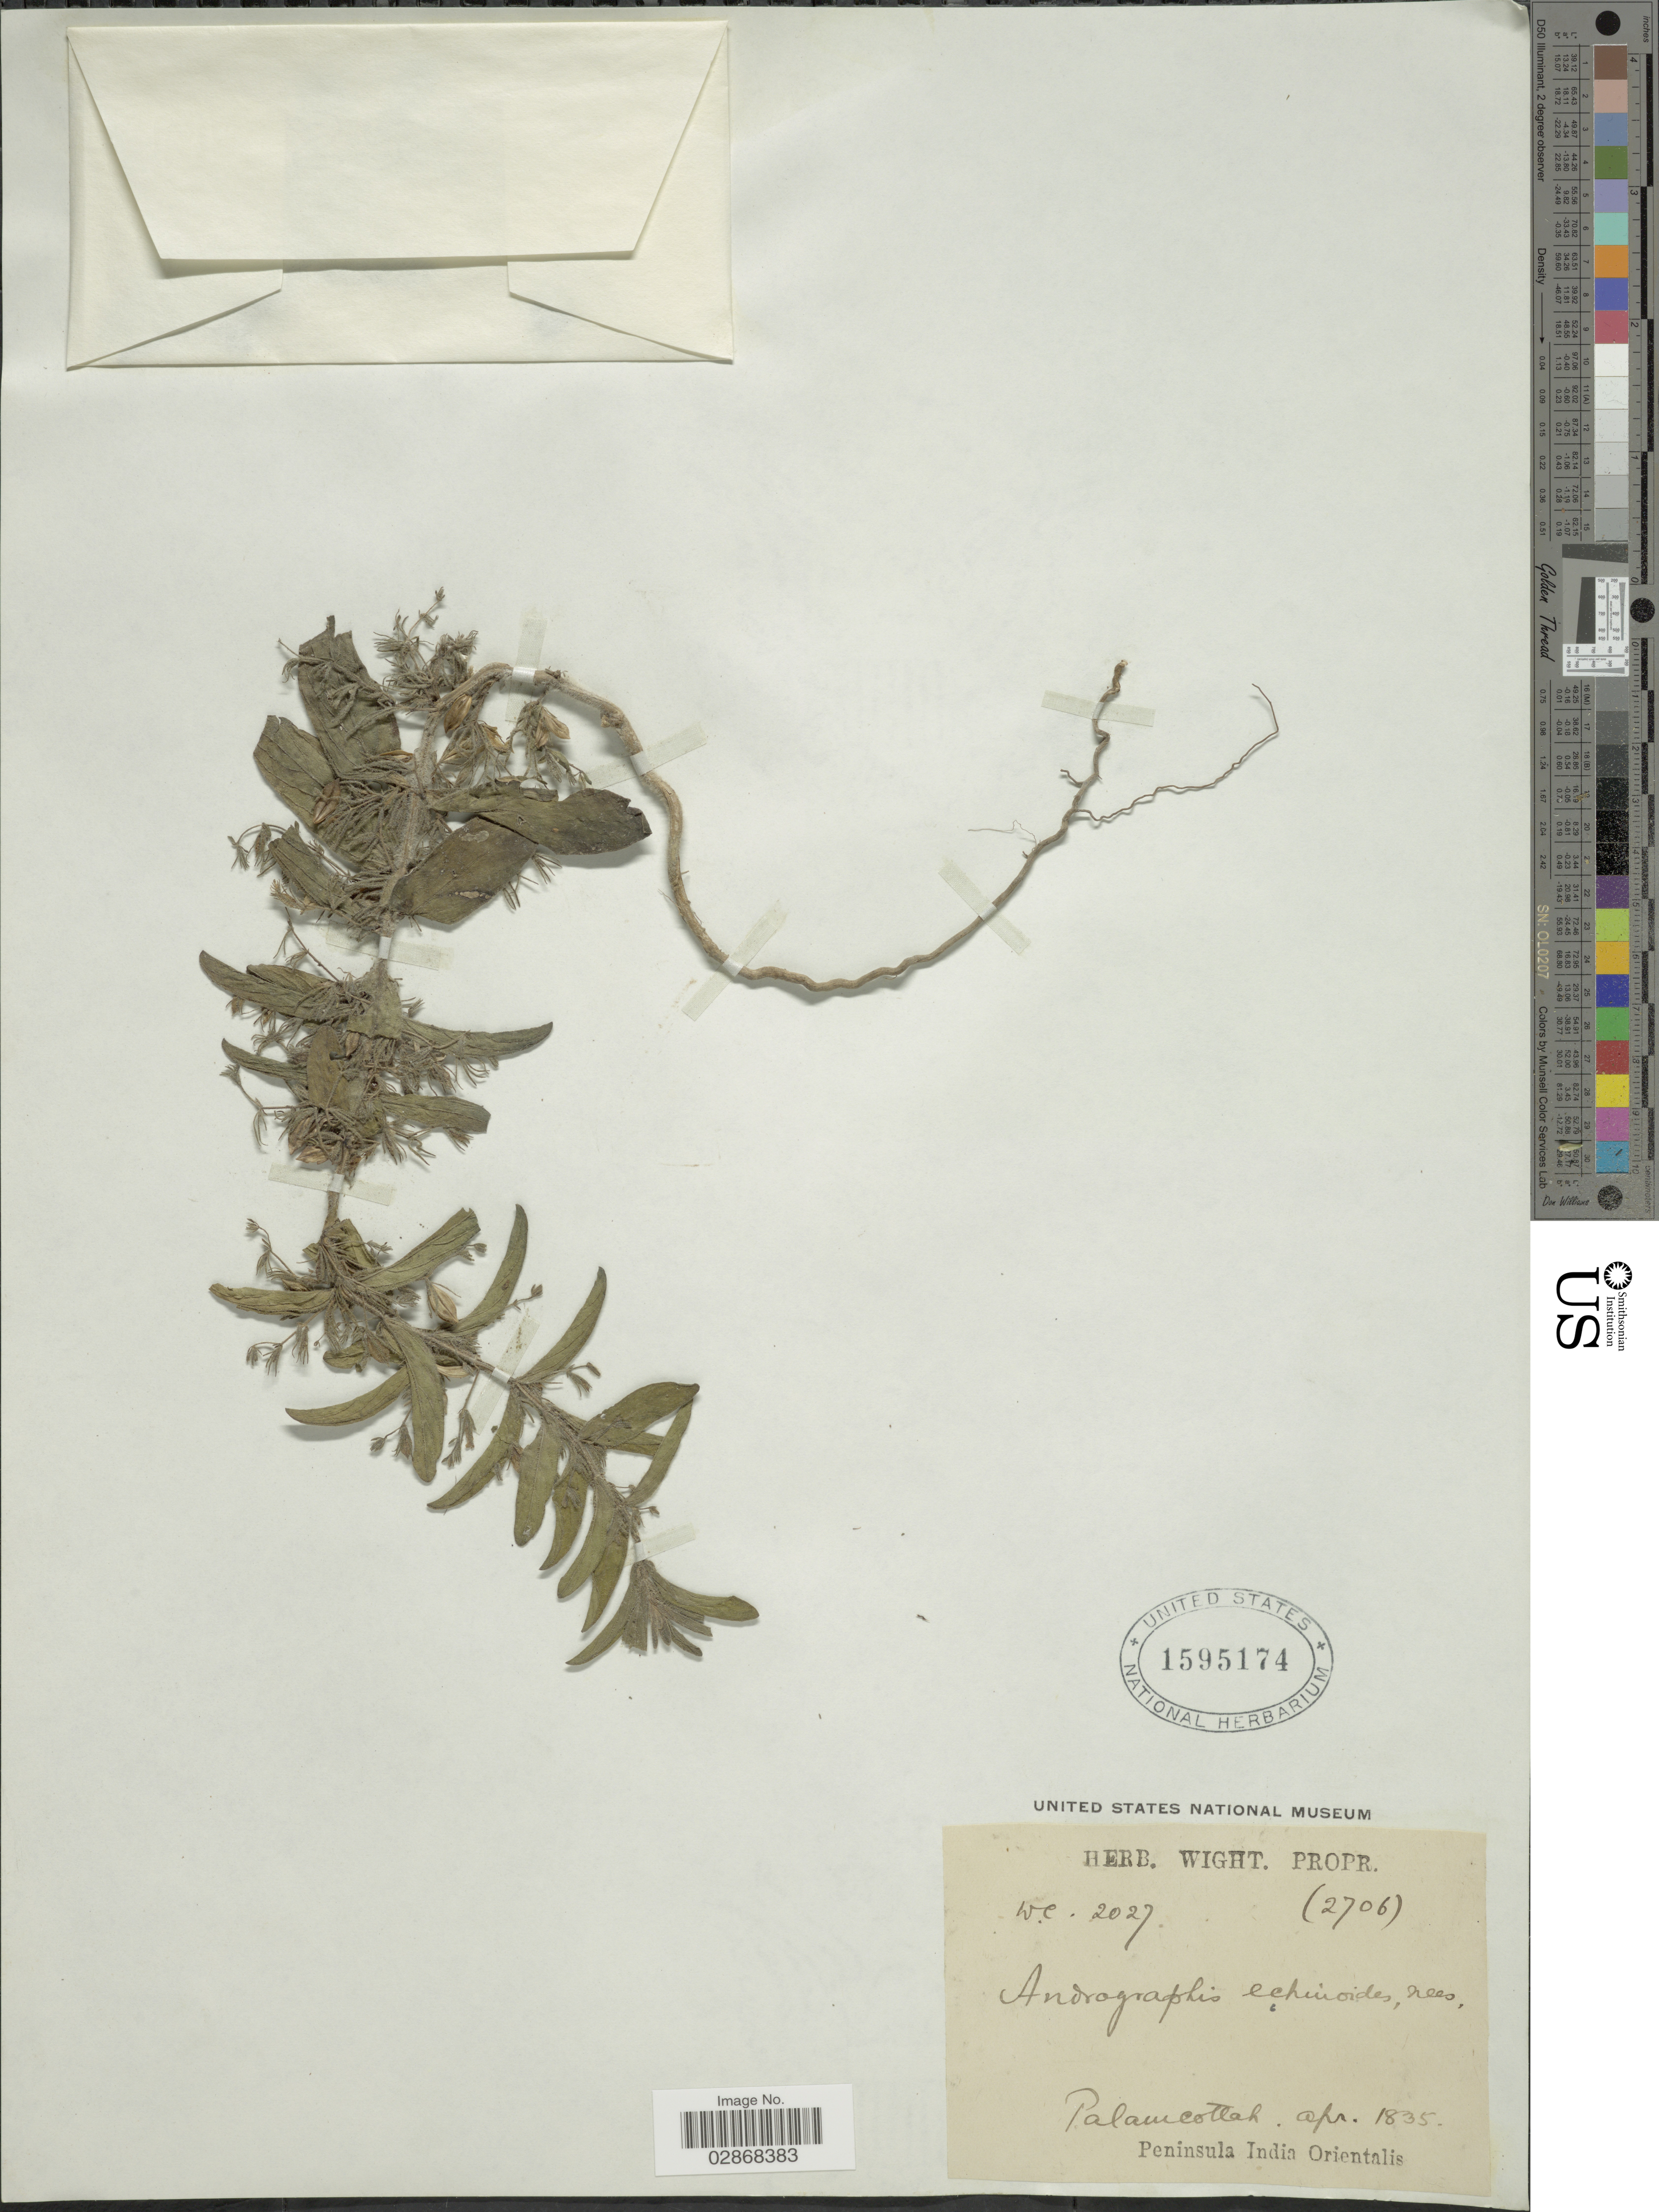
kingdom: Plantae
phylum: Tracheophyta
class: Magnoliopsida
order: Lamiales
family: Acanthaceae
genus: Andrographis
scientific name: Andrographis echioides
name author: (L.) Nees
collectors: ex Herb. Wight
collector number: WC2027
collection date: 1835-04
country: India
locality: Palamcottah. Peninsula India Orientalis.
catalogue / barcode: US 1595174